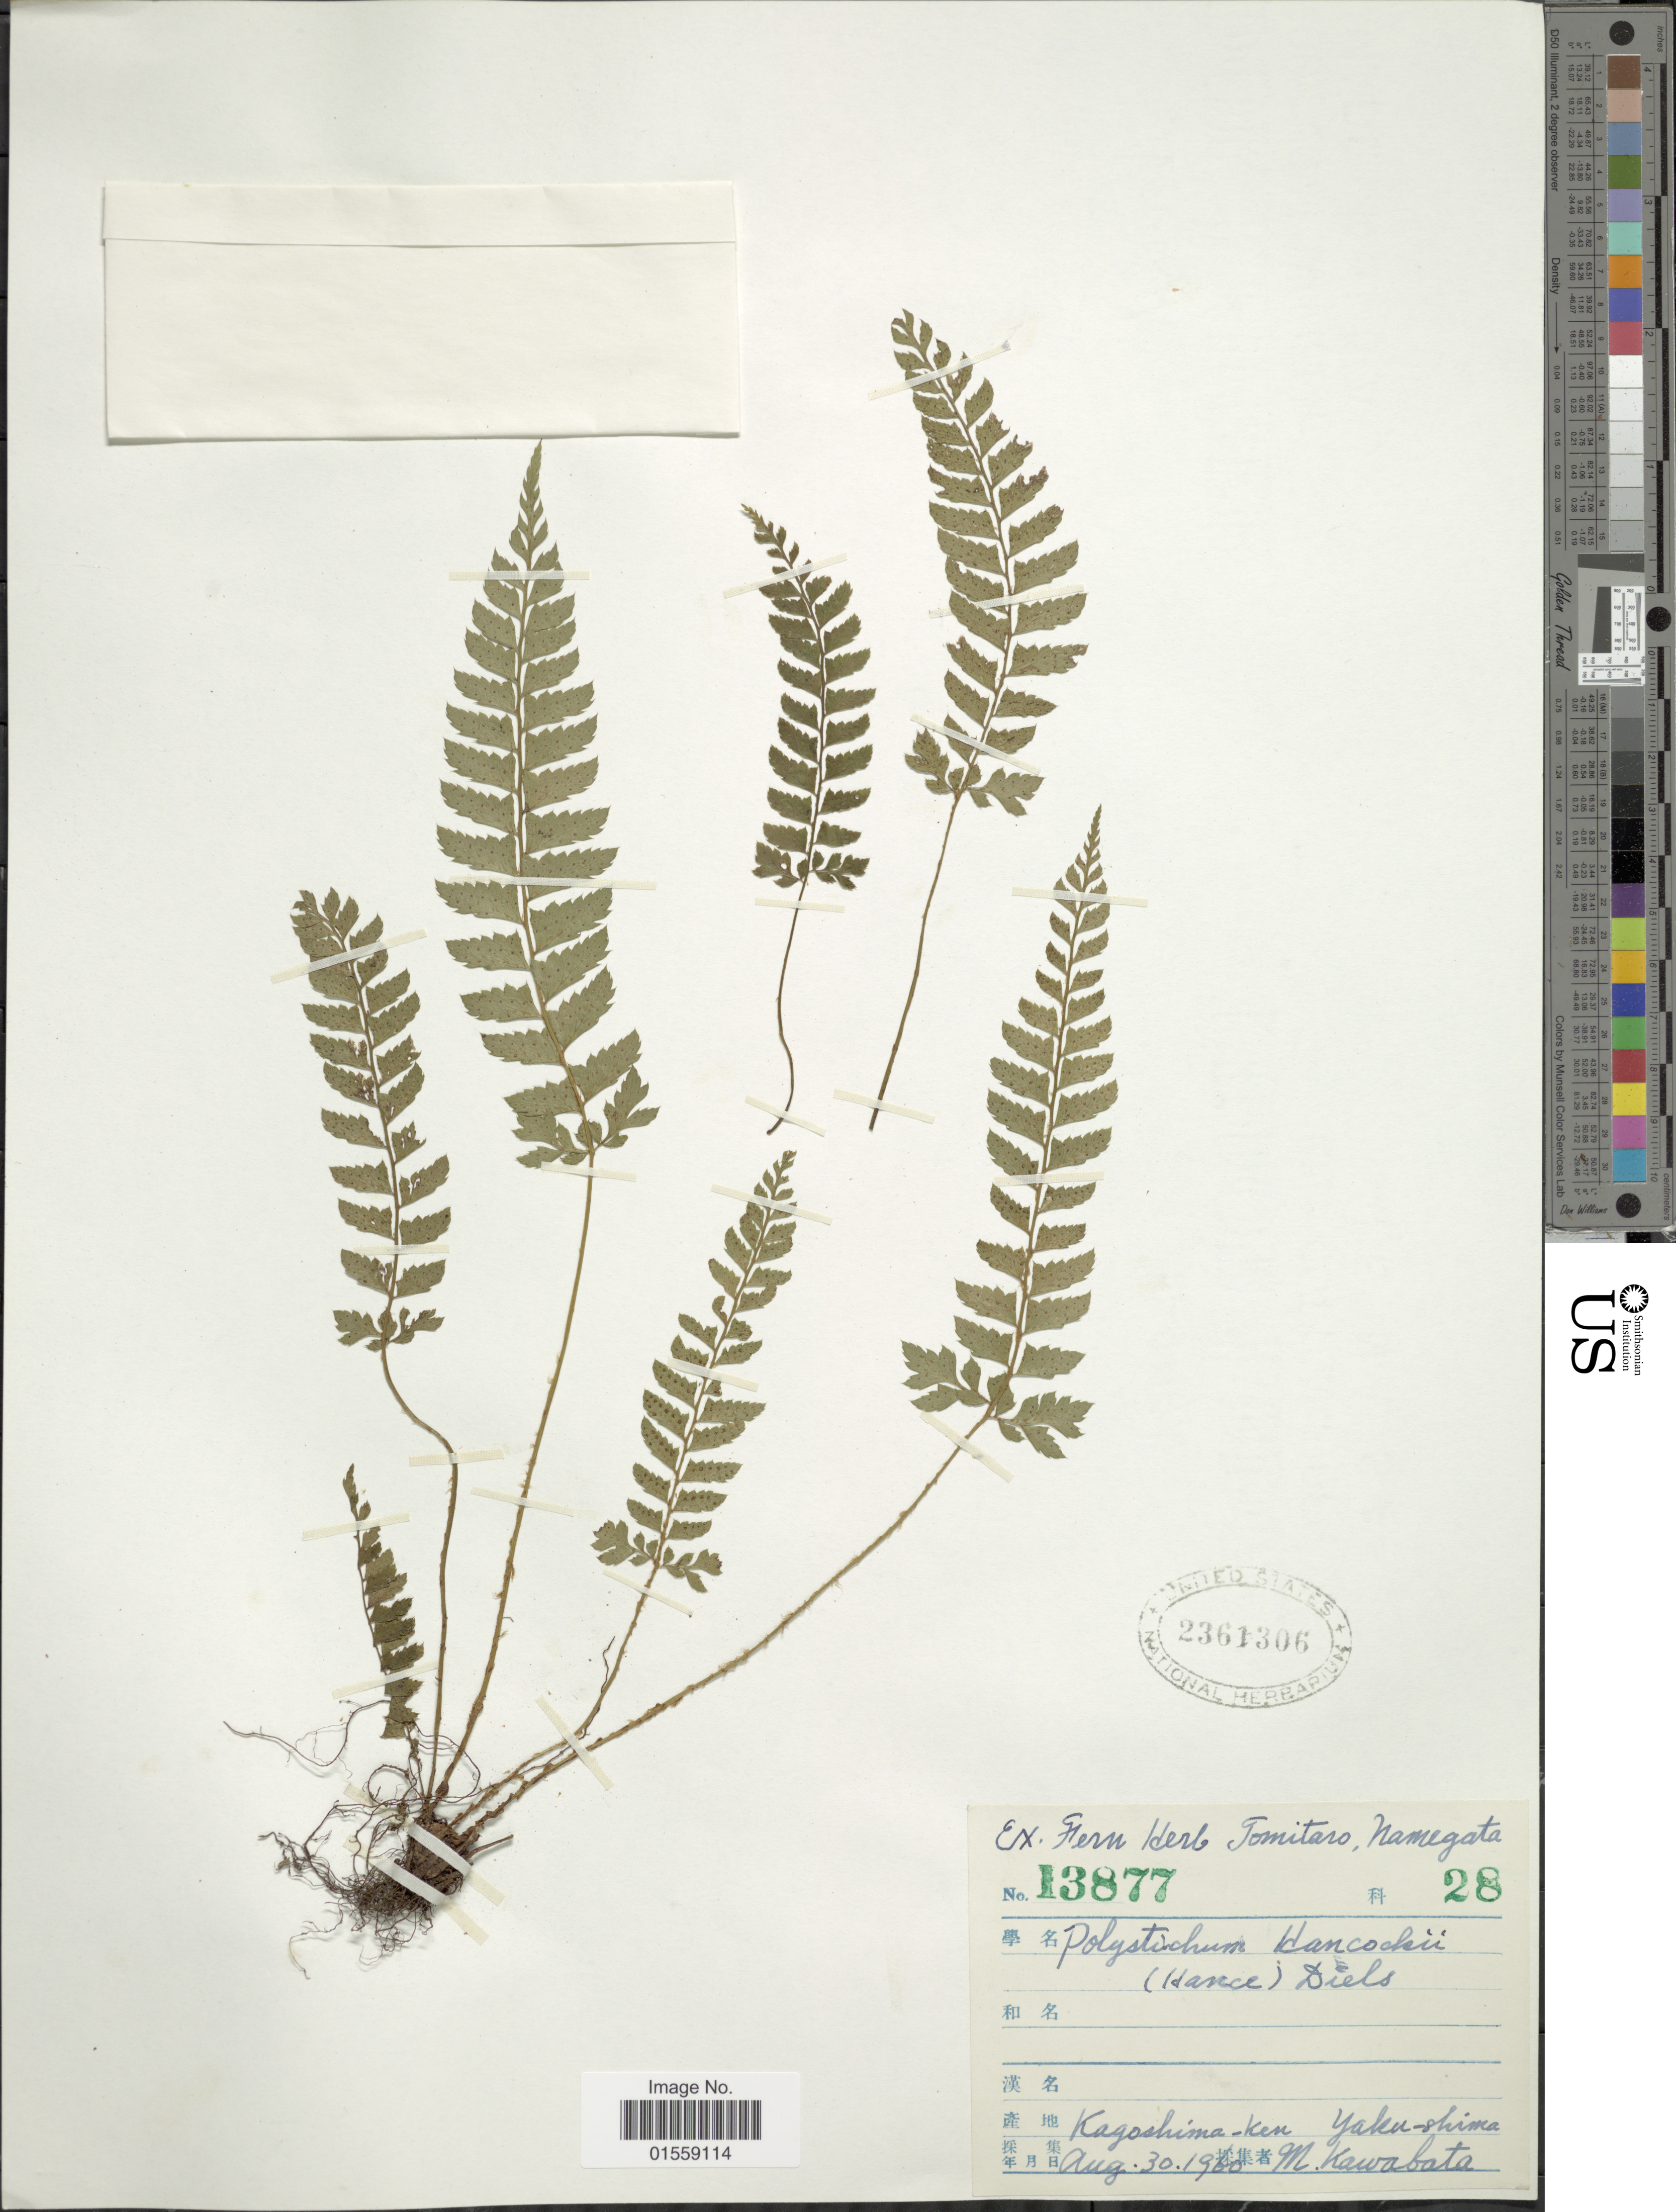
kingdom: Plantae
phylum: Tracheophyta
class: Polypodiopsida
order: Polypodiales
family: Dryopteridaceae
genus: Polystichum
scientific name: Polystichum hancockii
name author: (Hance) Diels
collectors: M. Kawabata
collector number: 13877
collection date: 1960-08-30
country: Japan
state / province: Kagosima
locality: Kagoshima-Ken Yaku-Shima.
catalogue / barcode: US 2361306